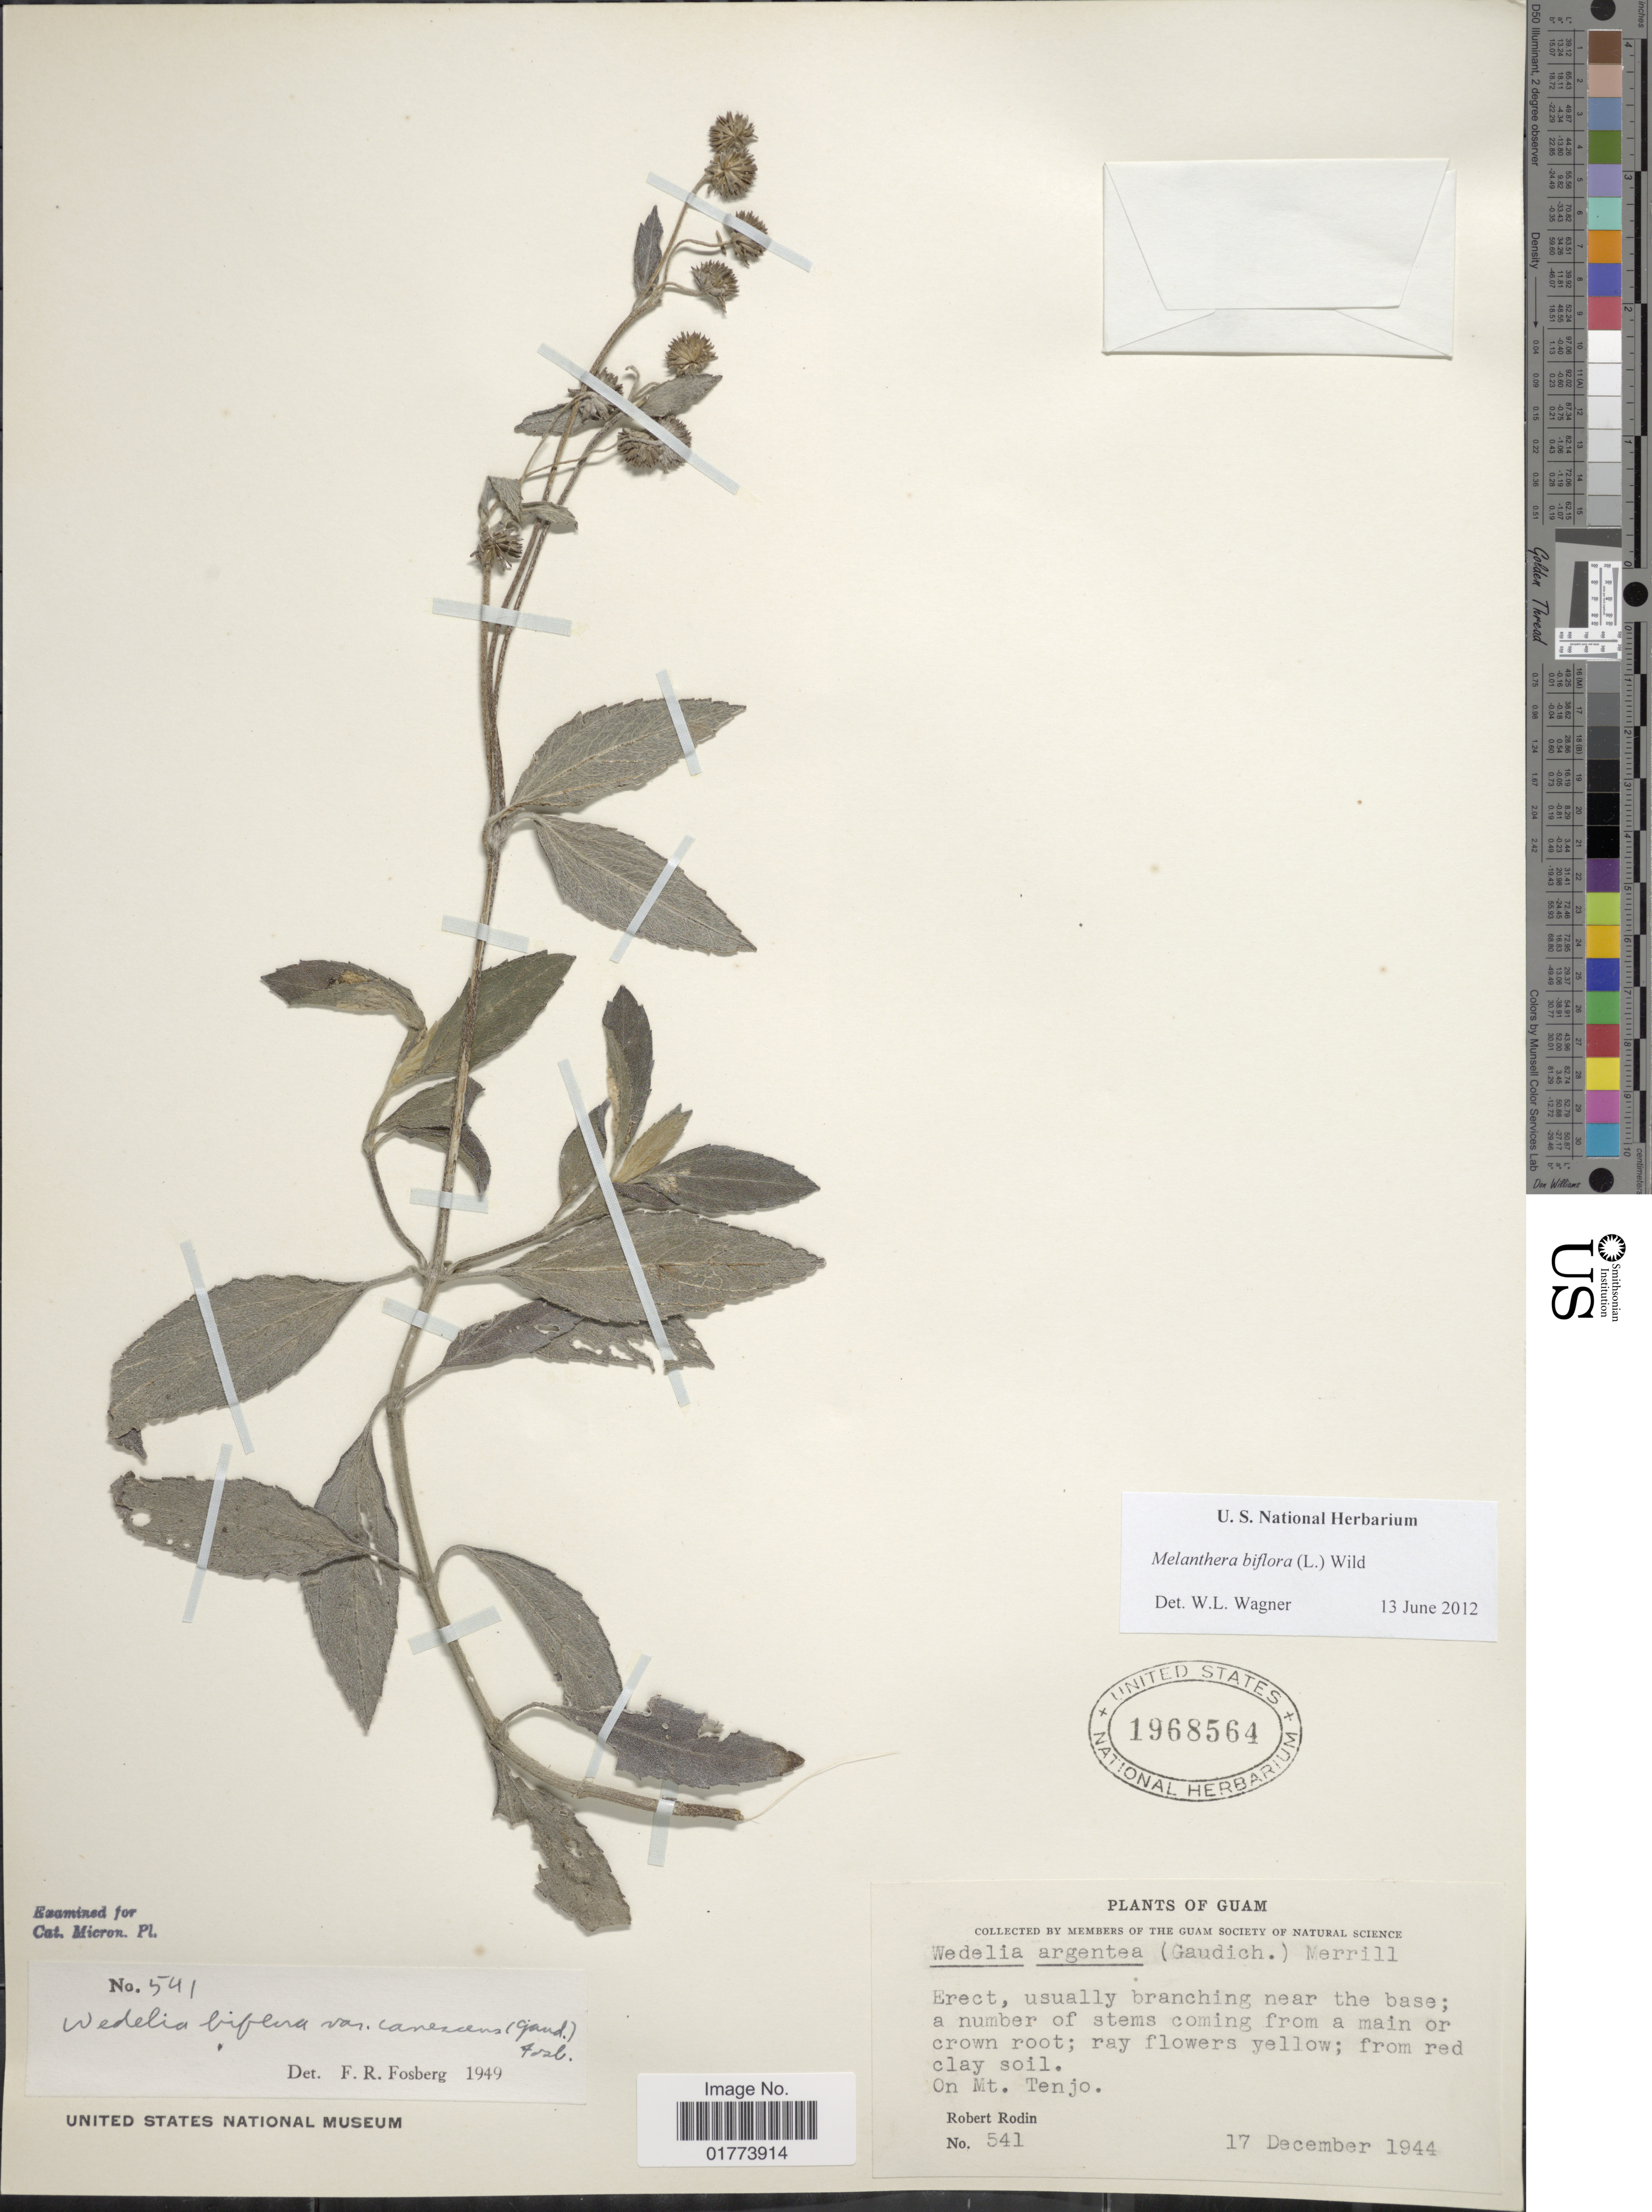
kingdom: Plantae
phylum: Tracheophyta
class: Magnoliopsida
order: Asterales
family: Asteraceae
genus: Wollastonia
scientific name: Wollastonia uniflora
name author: (Willd.) Orchard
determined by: Wagner, W. L., (BOT), Smithsonian Institution - National Museum of Natural History (UNITED STATES)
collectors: R. Rodin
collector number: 541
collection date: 1944-12-17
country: Guam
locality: On Mt. Tenjo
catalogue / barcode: US 1968564